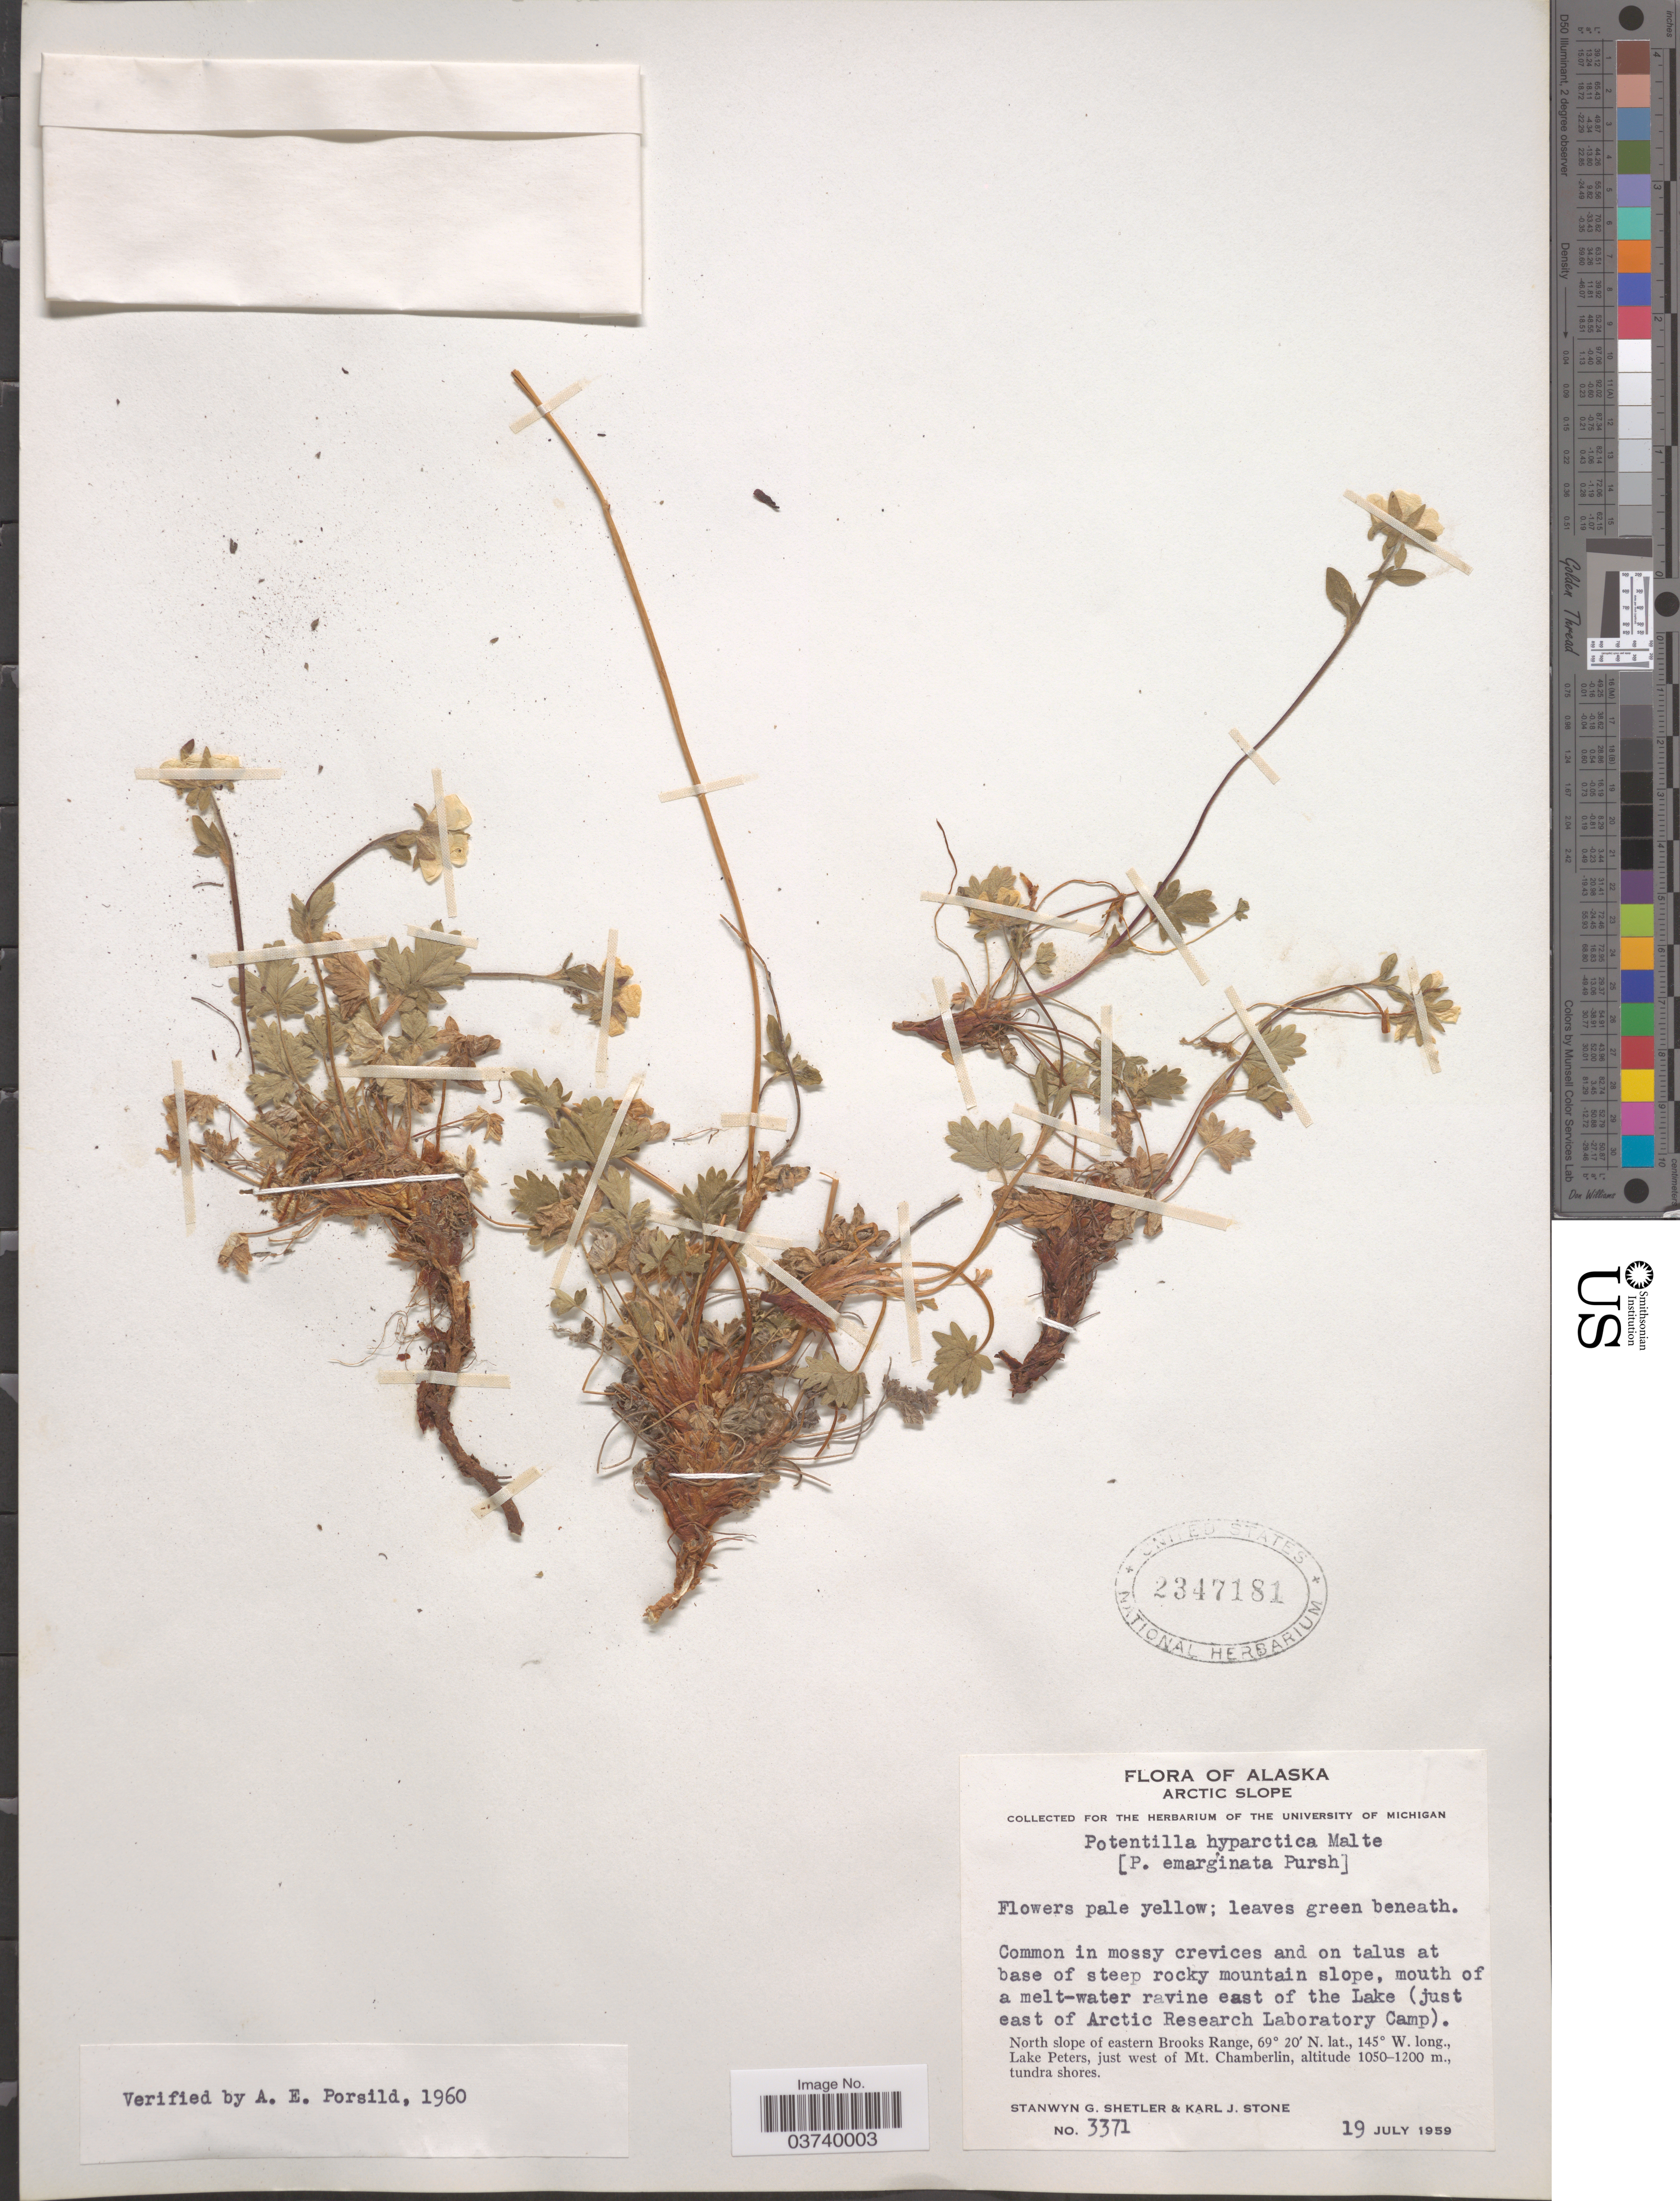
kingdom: Plantae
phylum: Tracheophyta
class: Magnoliopsida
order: Rosales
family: Rosaceae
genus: Potentilla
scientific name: Potentilla hyparctica subsp. hyparctica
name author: Malte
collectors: S. Shetler & K. J. Stone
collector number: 3371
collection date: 1959-07-19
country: United States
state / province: Alaska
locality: Arctic Slope. Mouth of a melt-water ravine east of the Lake (just east of Arctic Research Laboratory Camp). North slope of eastern Brooks Range, Lake Peters, just west of Mt. Chamberlin.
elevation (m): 1050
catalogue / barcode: US 2347181